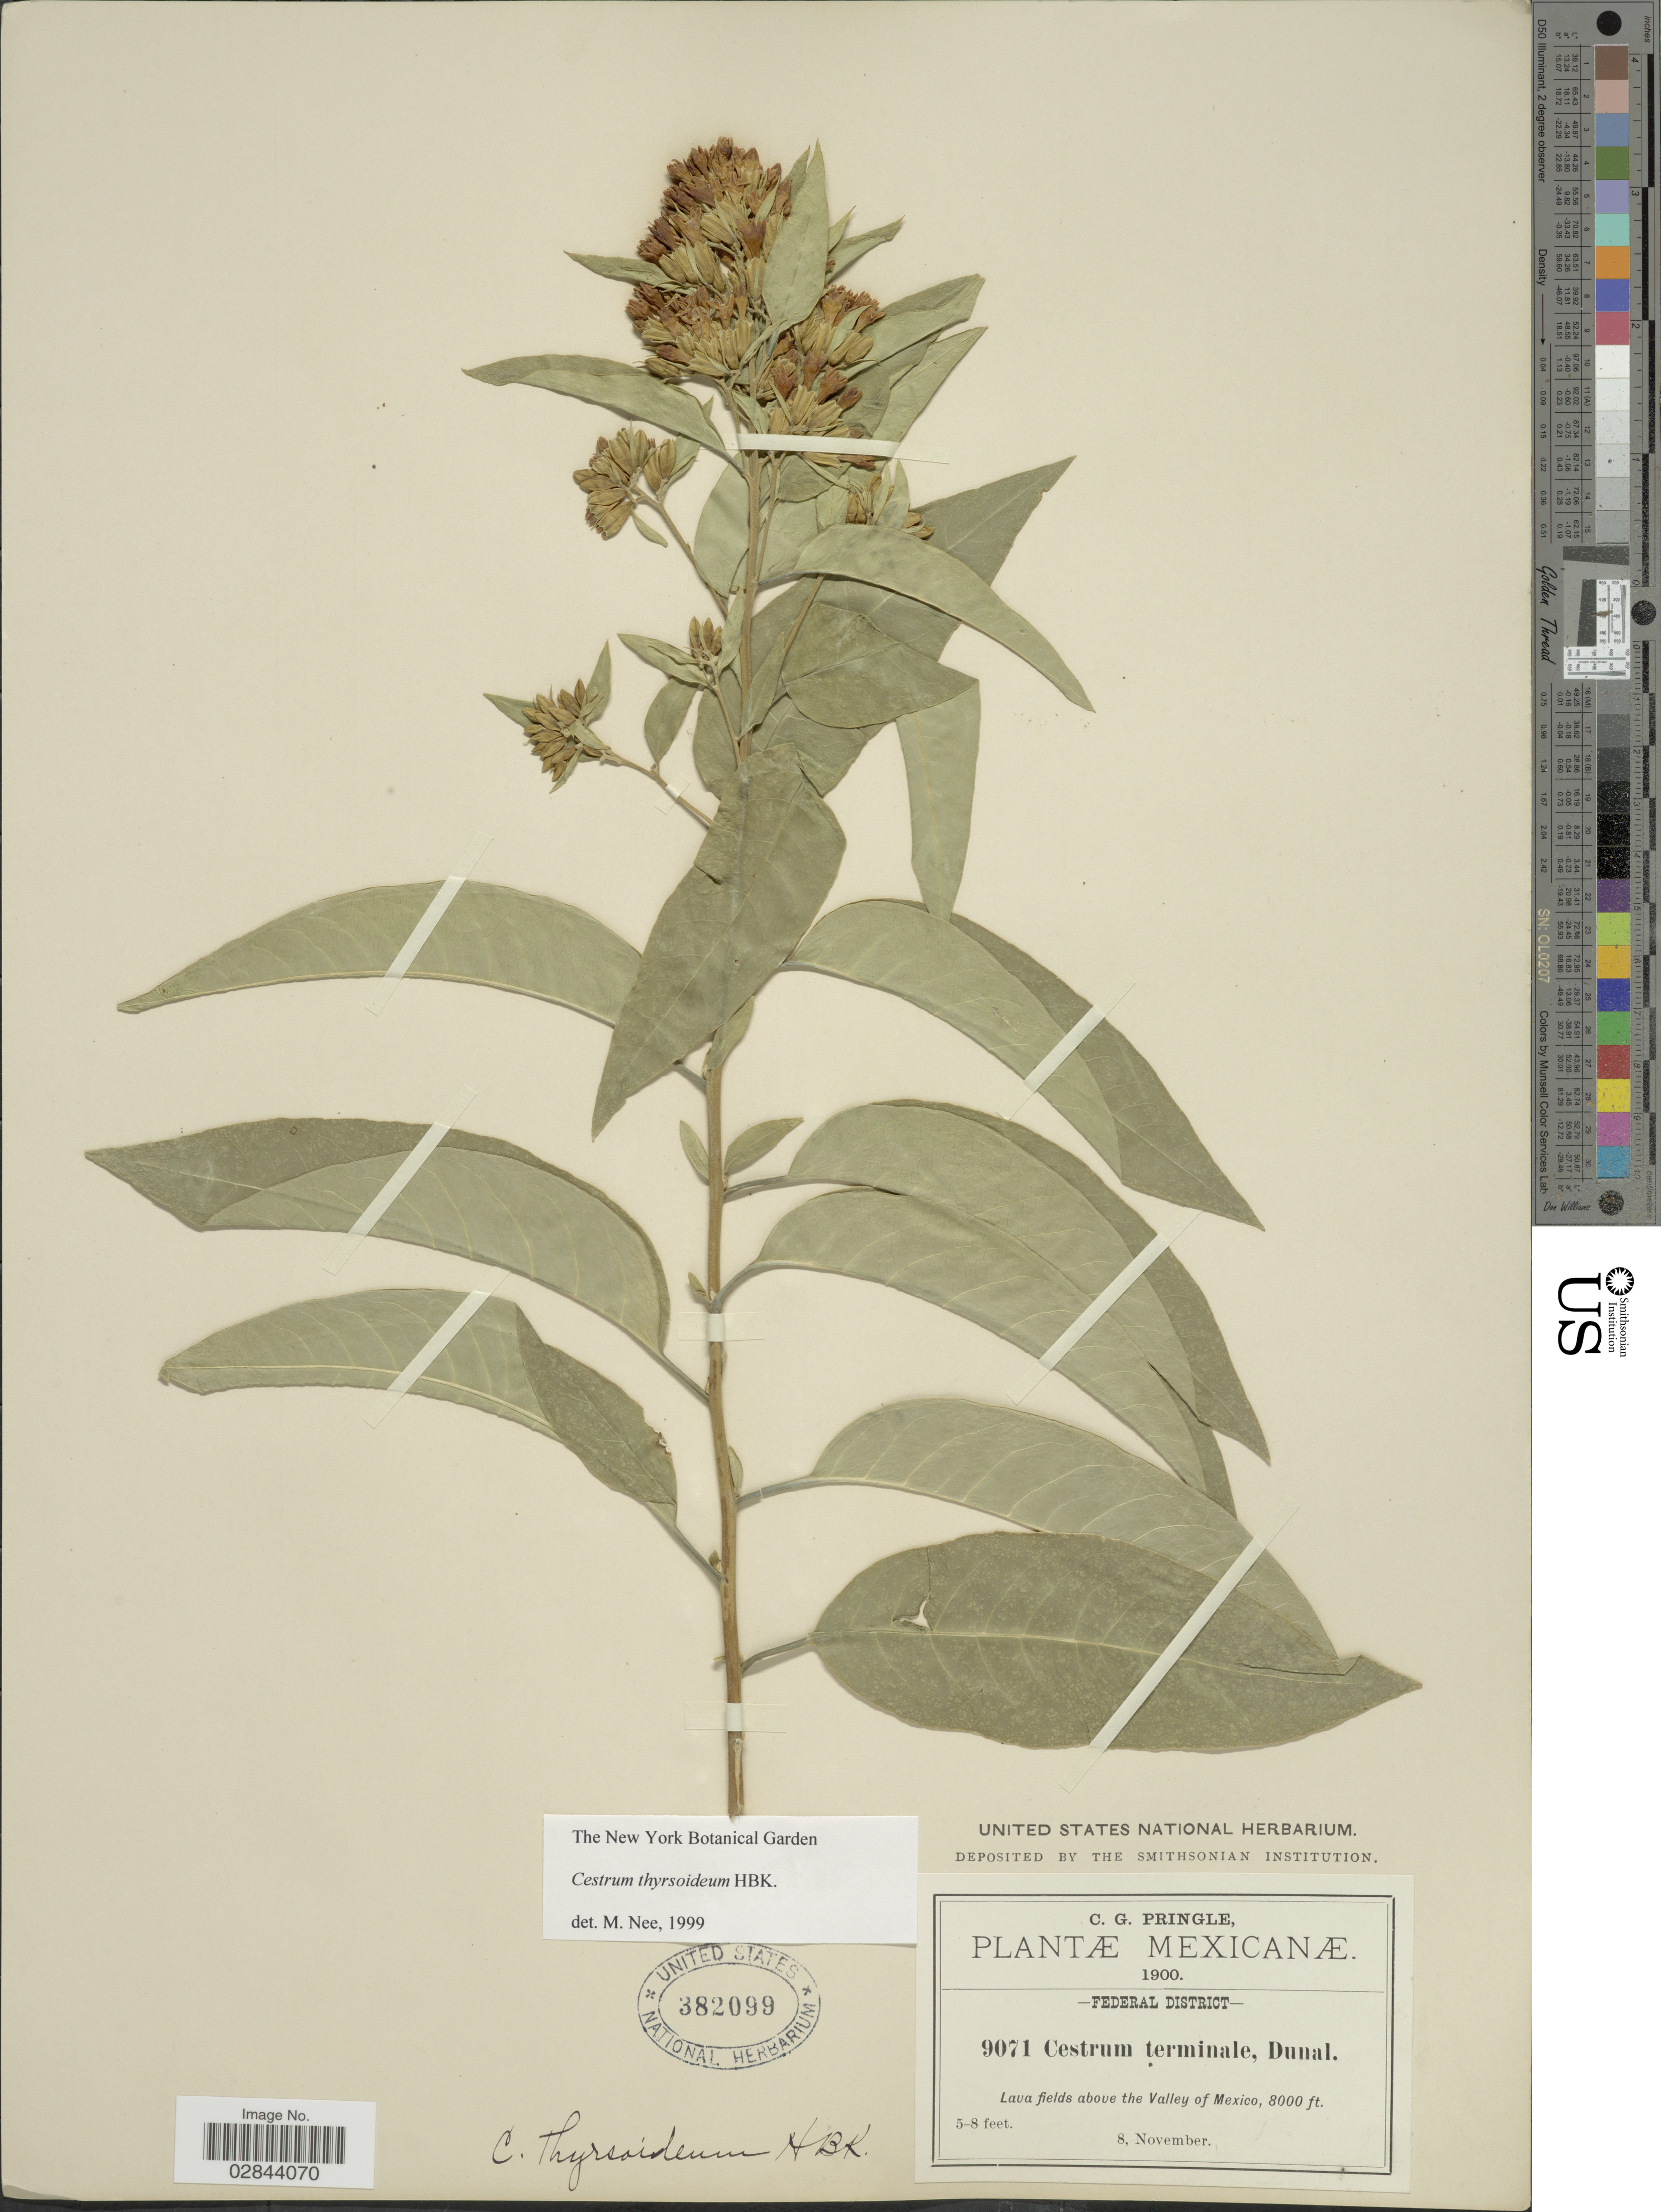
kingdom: Plantae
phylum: Tracheophyta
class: Magnoliopsida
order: Solanales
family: Solanaceae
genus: Cestrum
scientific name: Cestrum thyrsoideum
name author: Kunth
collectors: C. G. Pringle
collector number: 9071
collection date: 1900-11-08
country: Mexico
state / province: Distrito Federal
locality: Federal District, Lava Falls above the Valley of Mexico.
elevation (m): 2438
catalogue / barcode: US 382099